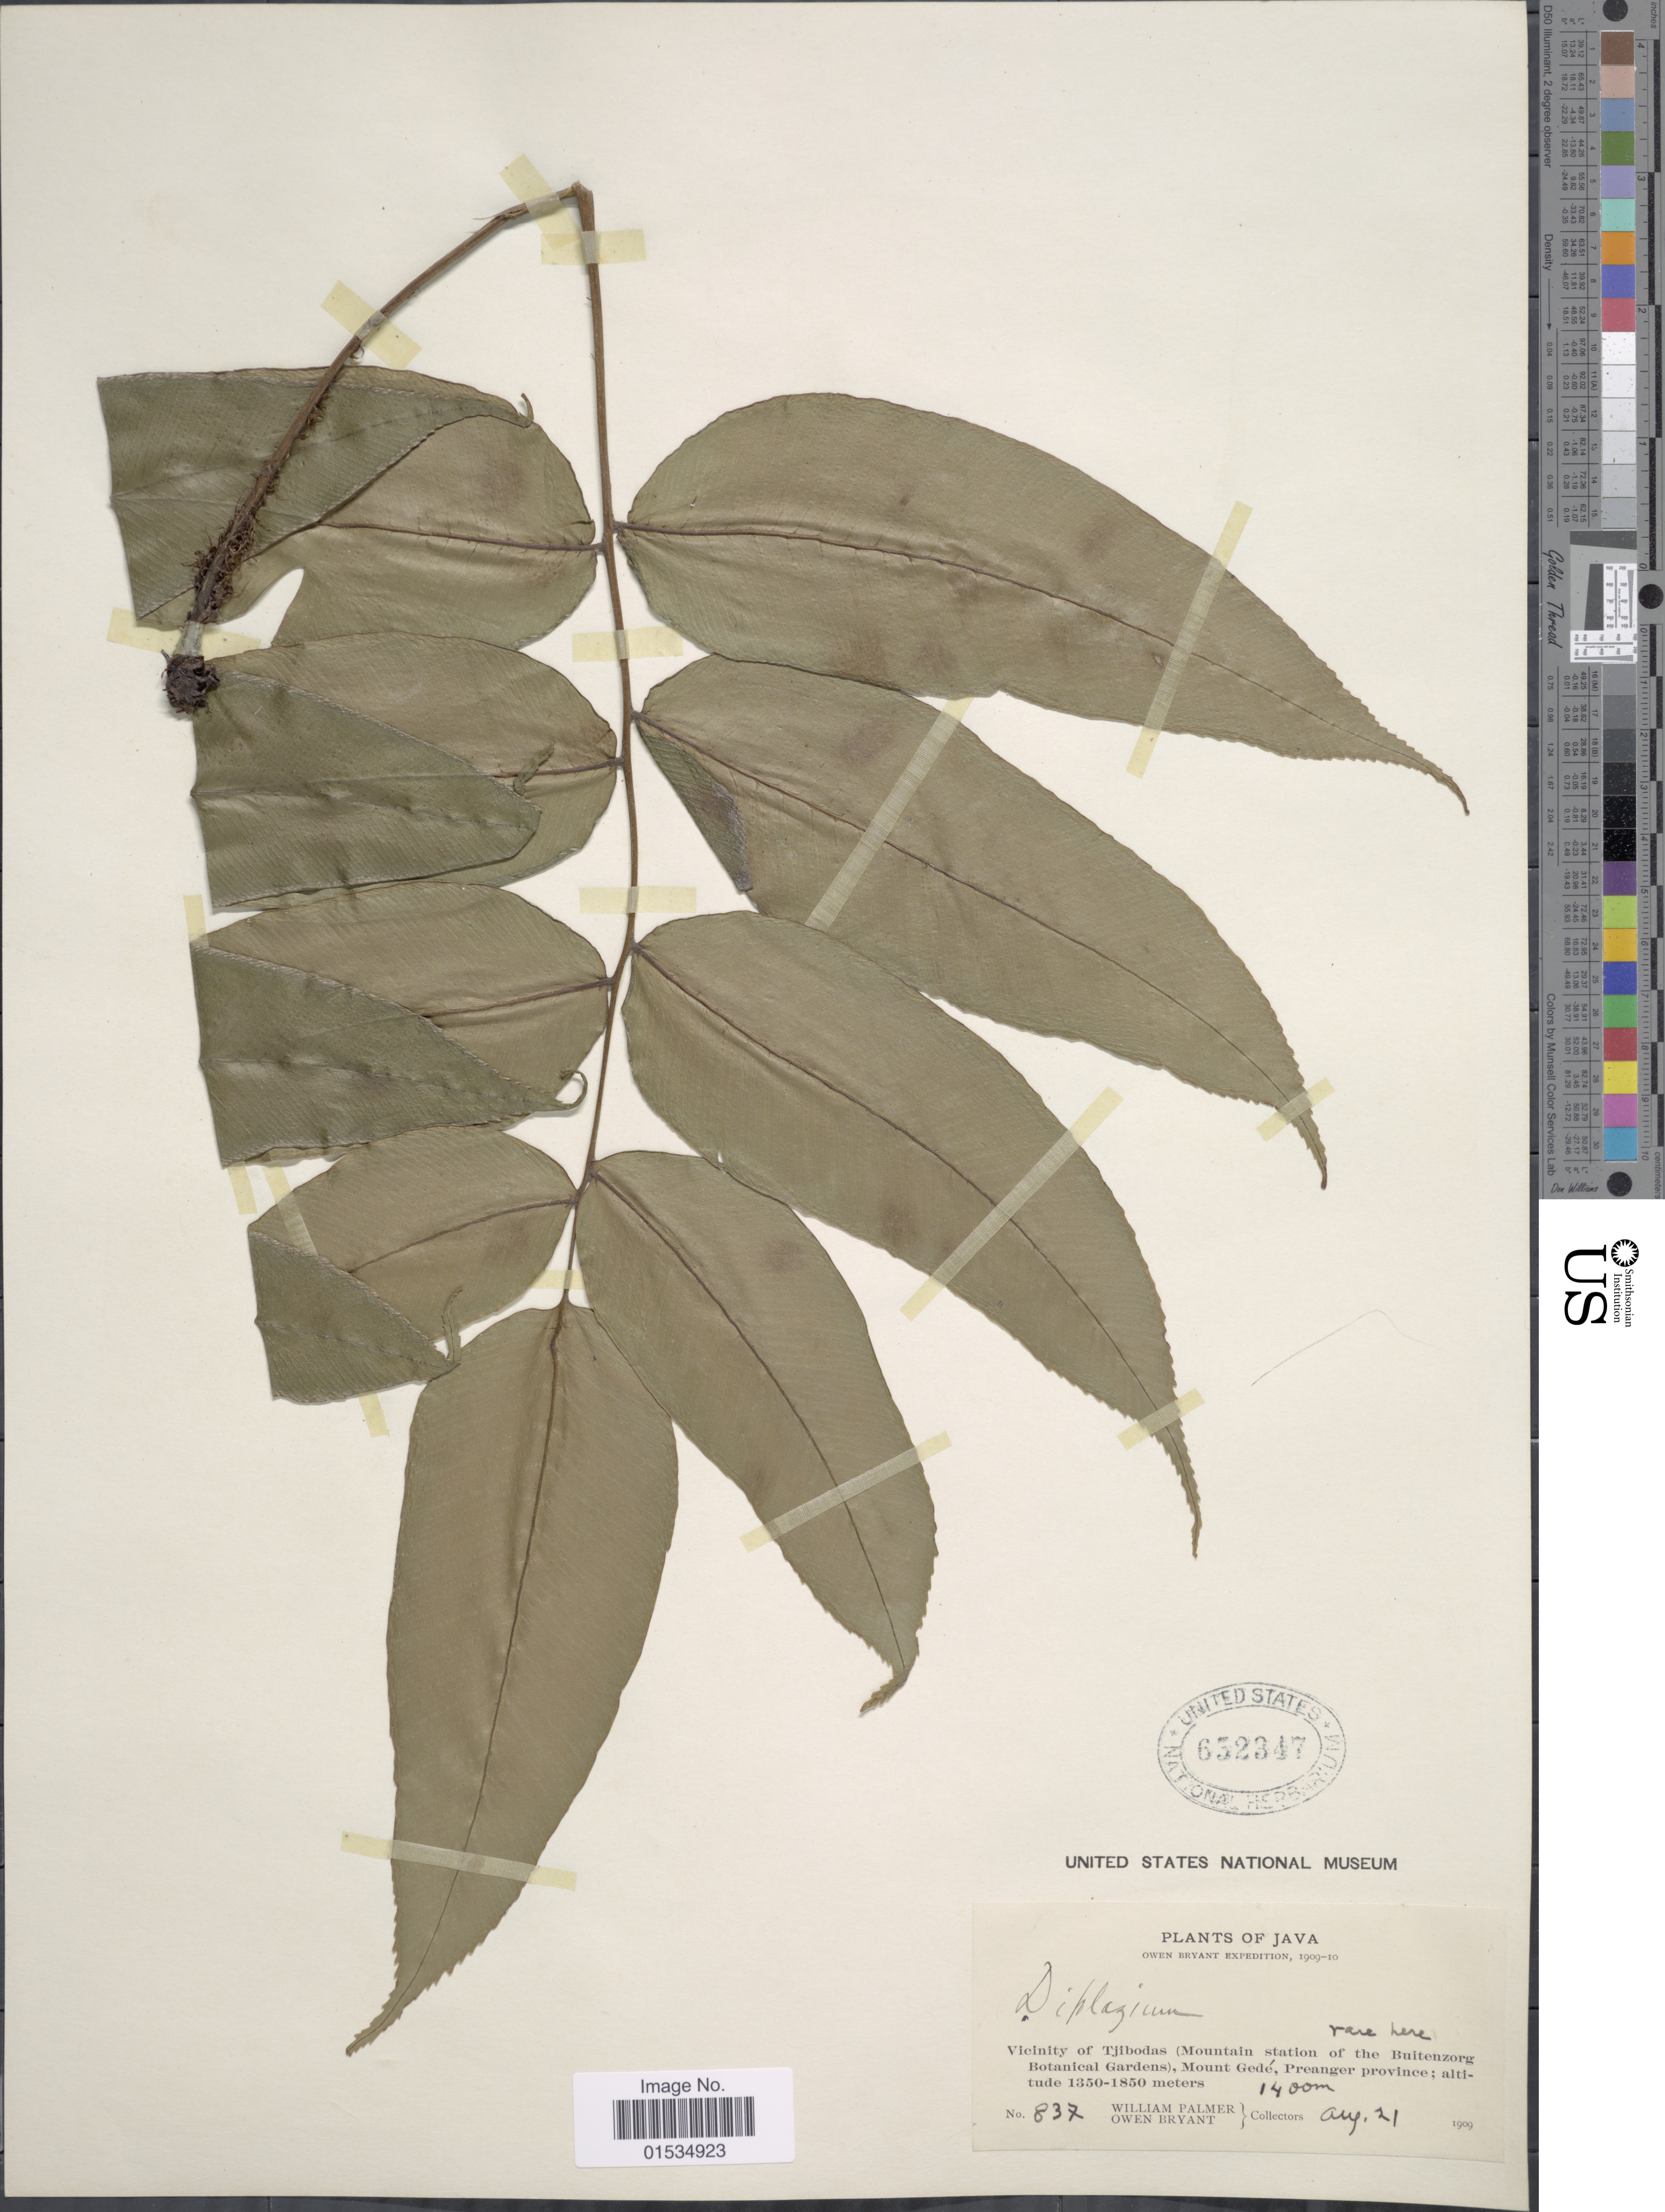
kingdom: Plantae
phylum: Tracheophyta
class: Polypodiopsida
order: Polypodiales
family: Athyriaceae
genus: Diplazium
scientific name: Diplazium fraxinifolium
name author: C. Presl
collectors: W. Palmer & O. Bryant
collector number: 837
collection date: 1909-08-21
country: Indonesia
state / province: Java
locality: Vicinity of Tjibodas (Mountain station of the Buitenzorg Botanical Gardens), Mount Gedé, Preanger province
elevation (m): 1400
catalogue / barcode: US 632347